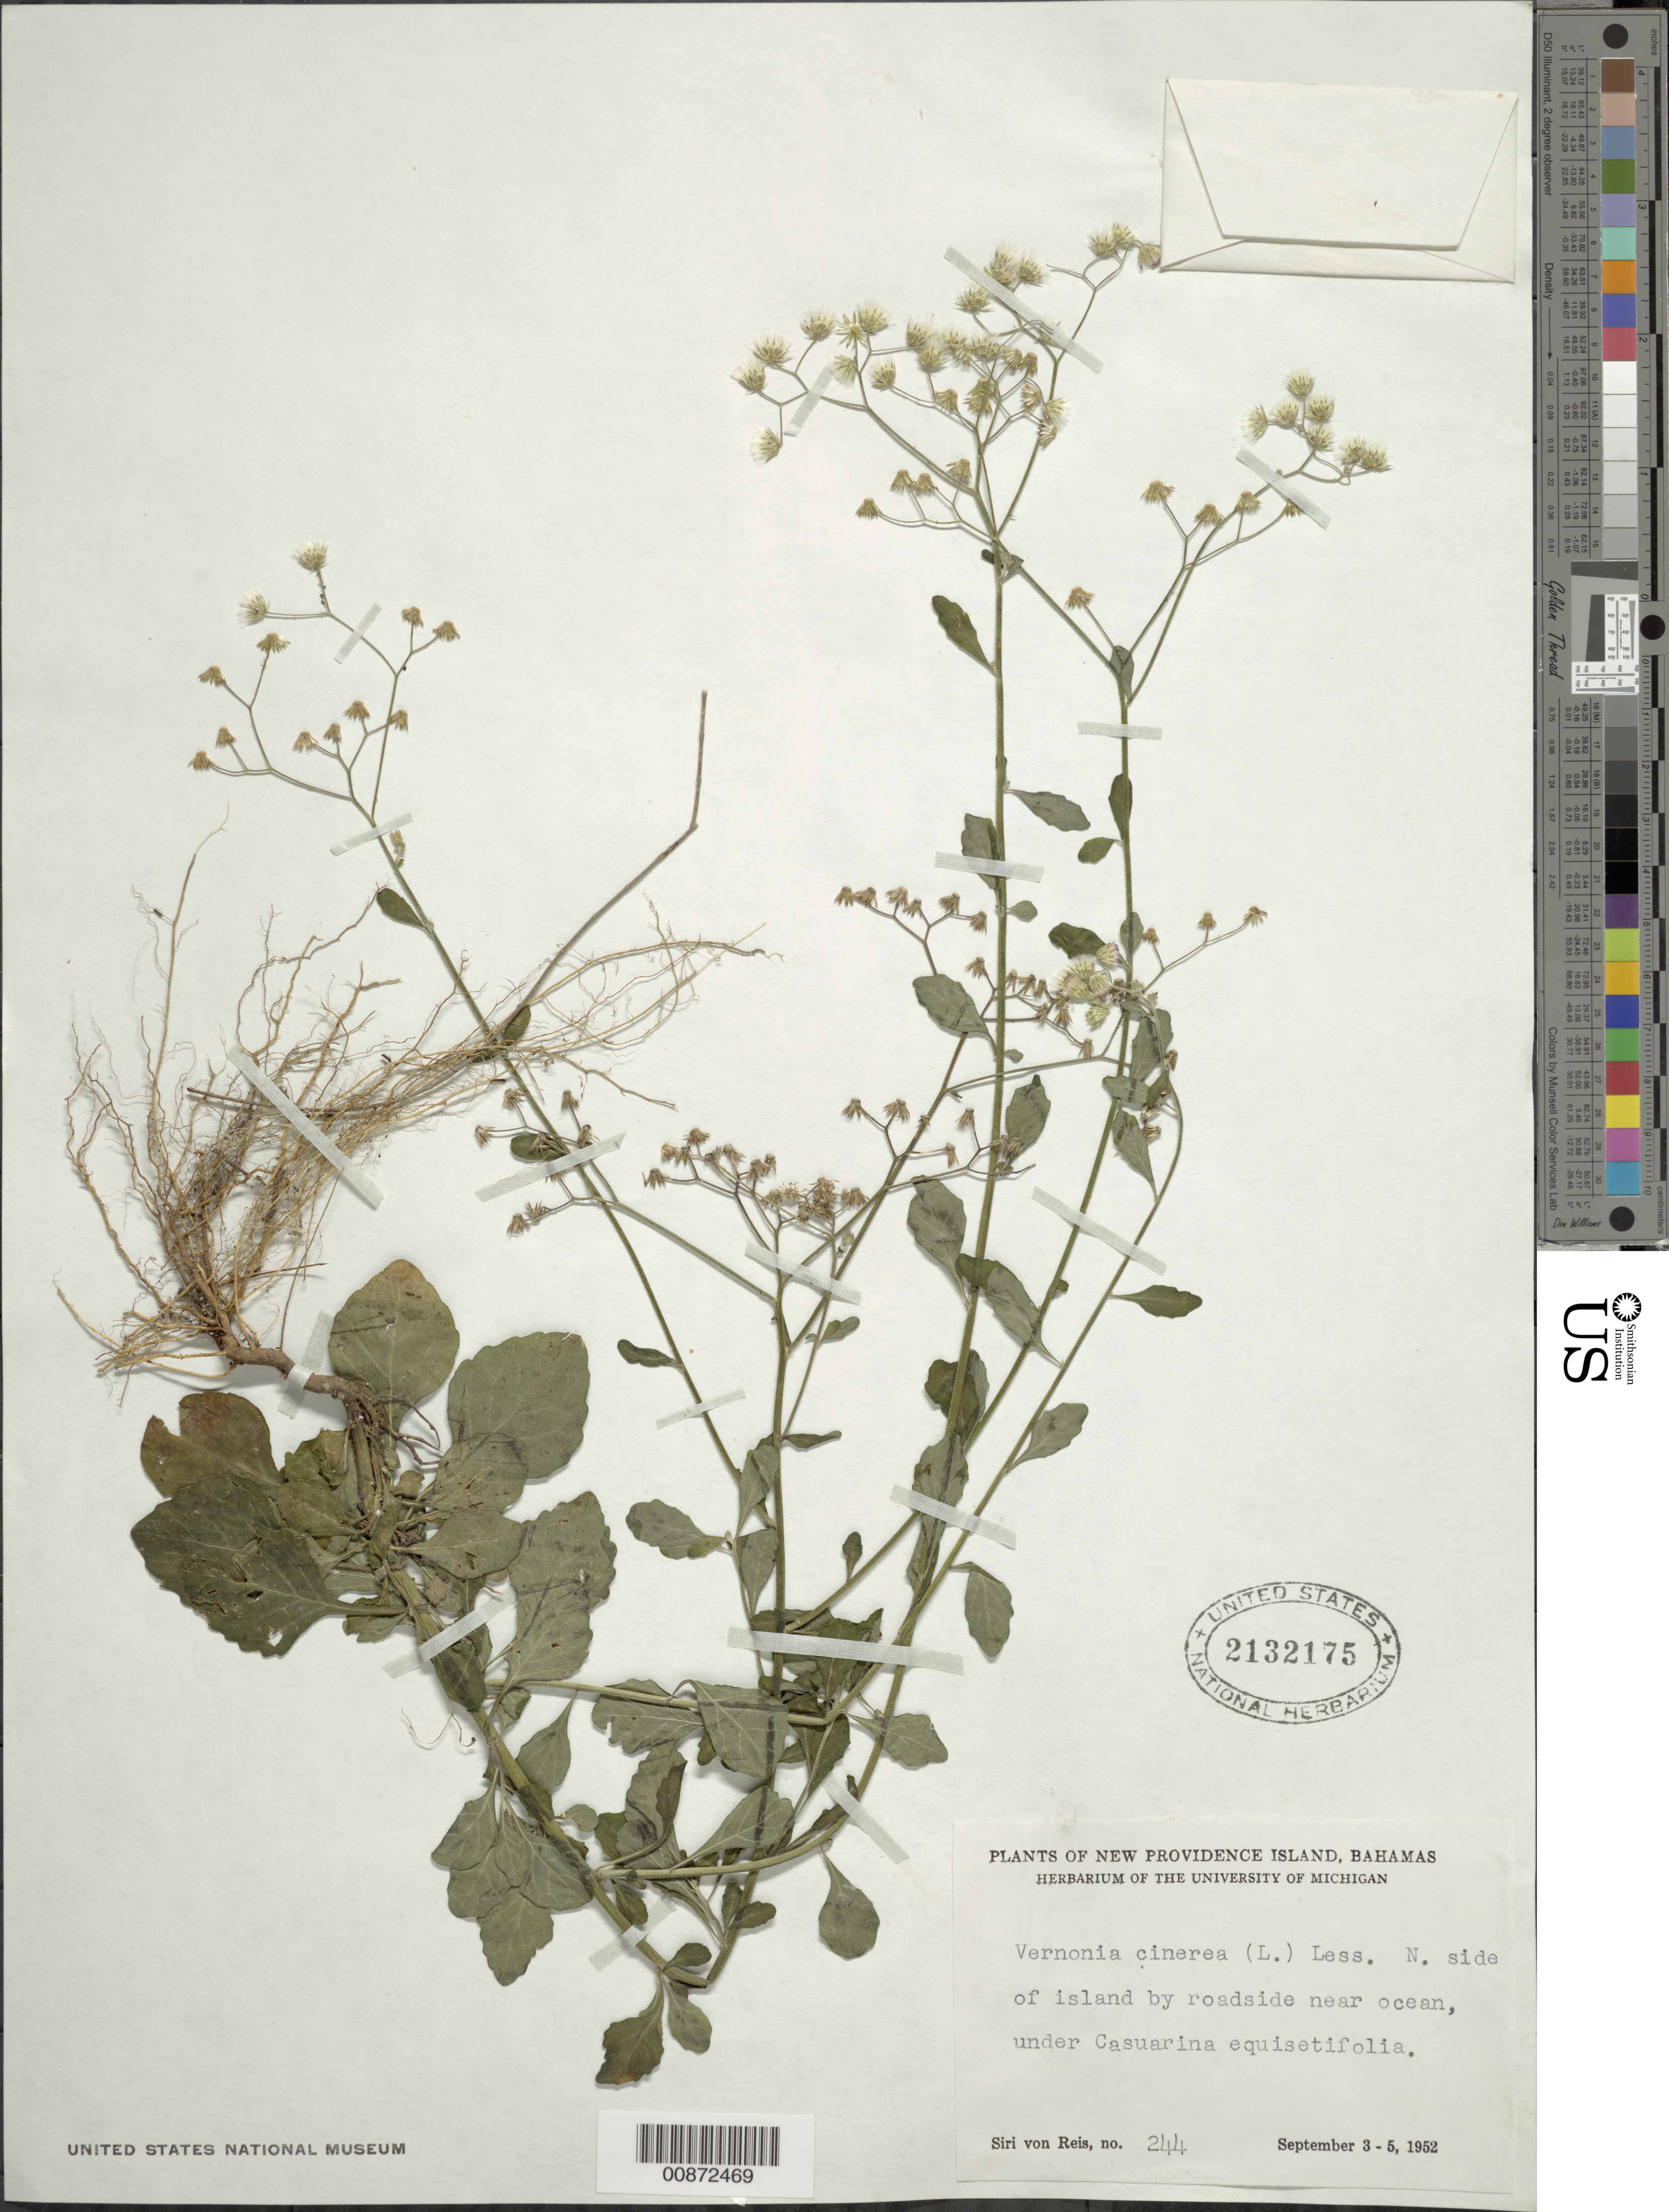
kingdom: Plantae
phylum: Tracheophyta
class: Magnoliopsida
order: Asterales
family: Asteraceae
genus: Cyanthillium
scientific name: Cyanthillium cinereum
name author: (L.) H. Rob.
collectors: S. Von Reis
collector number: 244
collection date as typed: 03 Sep 1952 to 05 Sep 1952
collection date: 1952-09-03/1952-09-05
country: Bahamas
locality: New Providence Island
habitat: By roadside near ocean, under Casuarina equisetifolia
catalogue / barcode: US 2132175